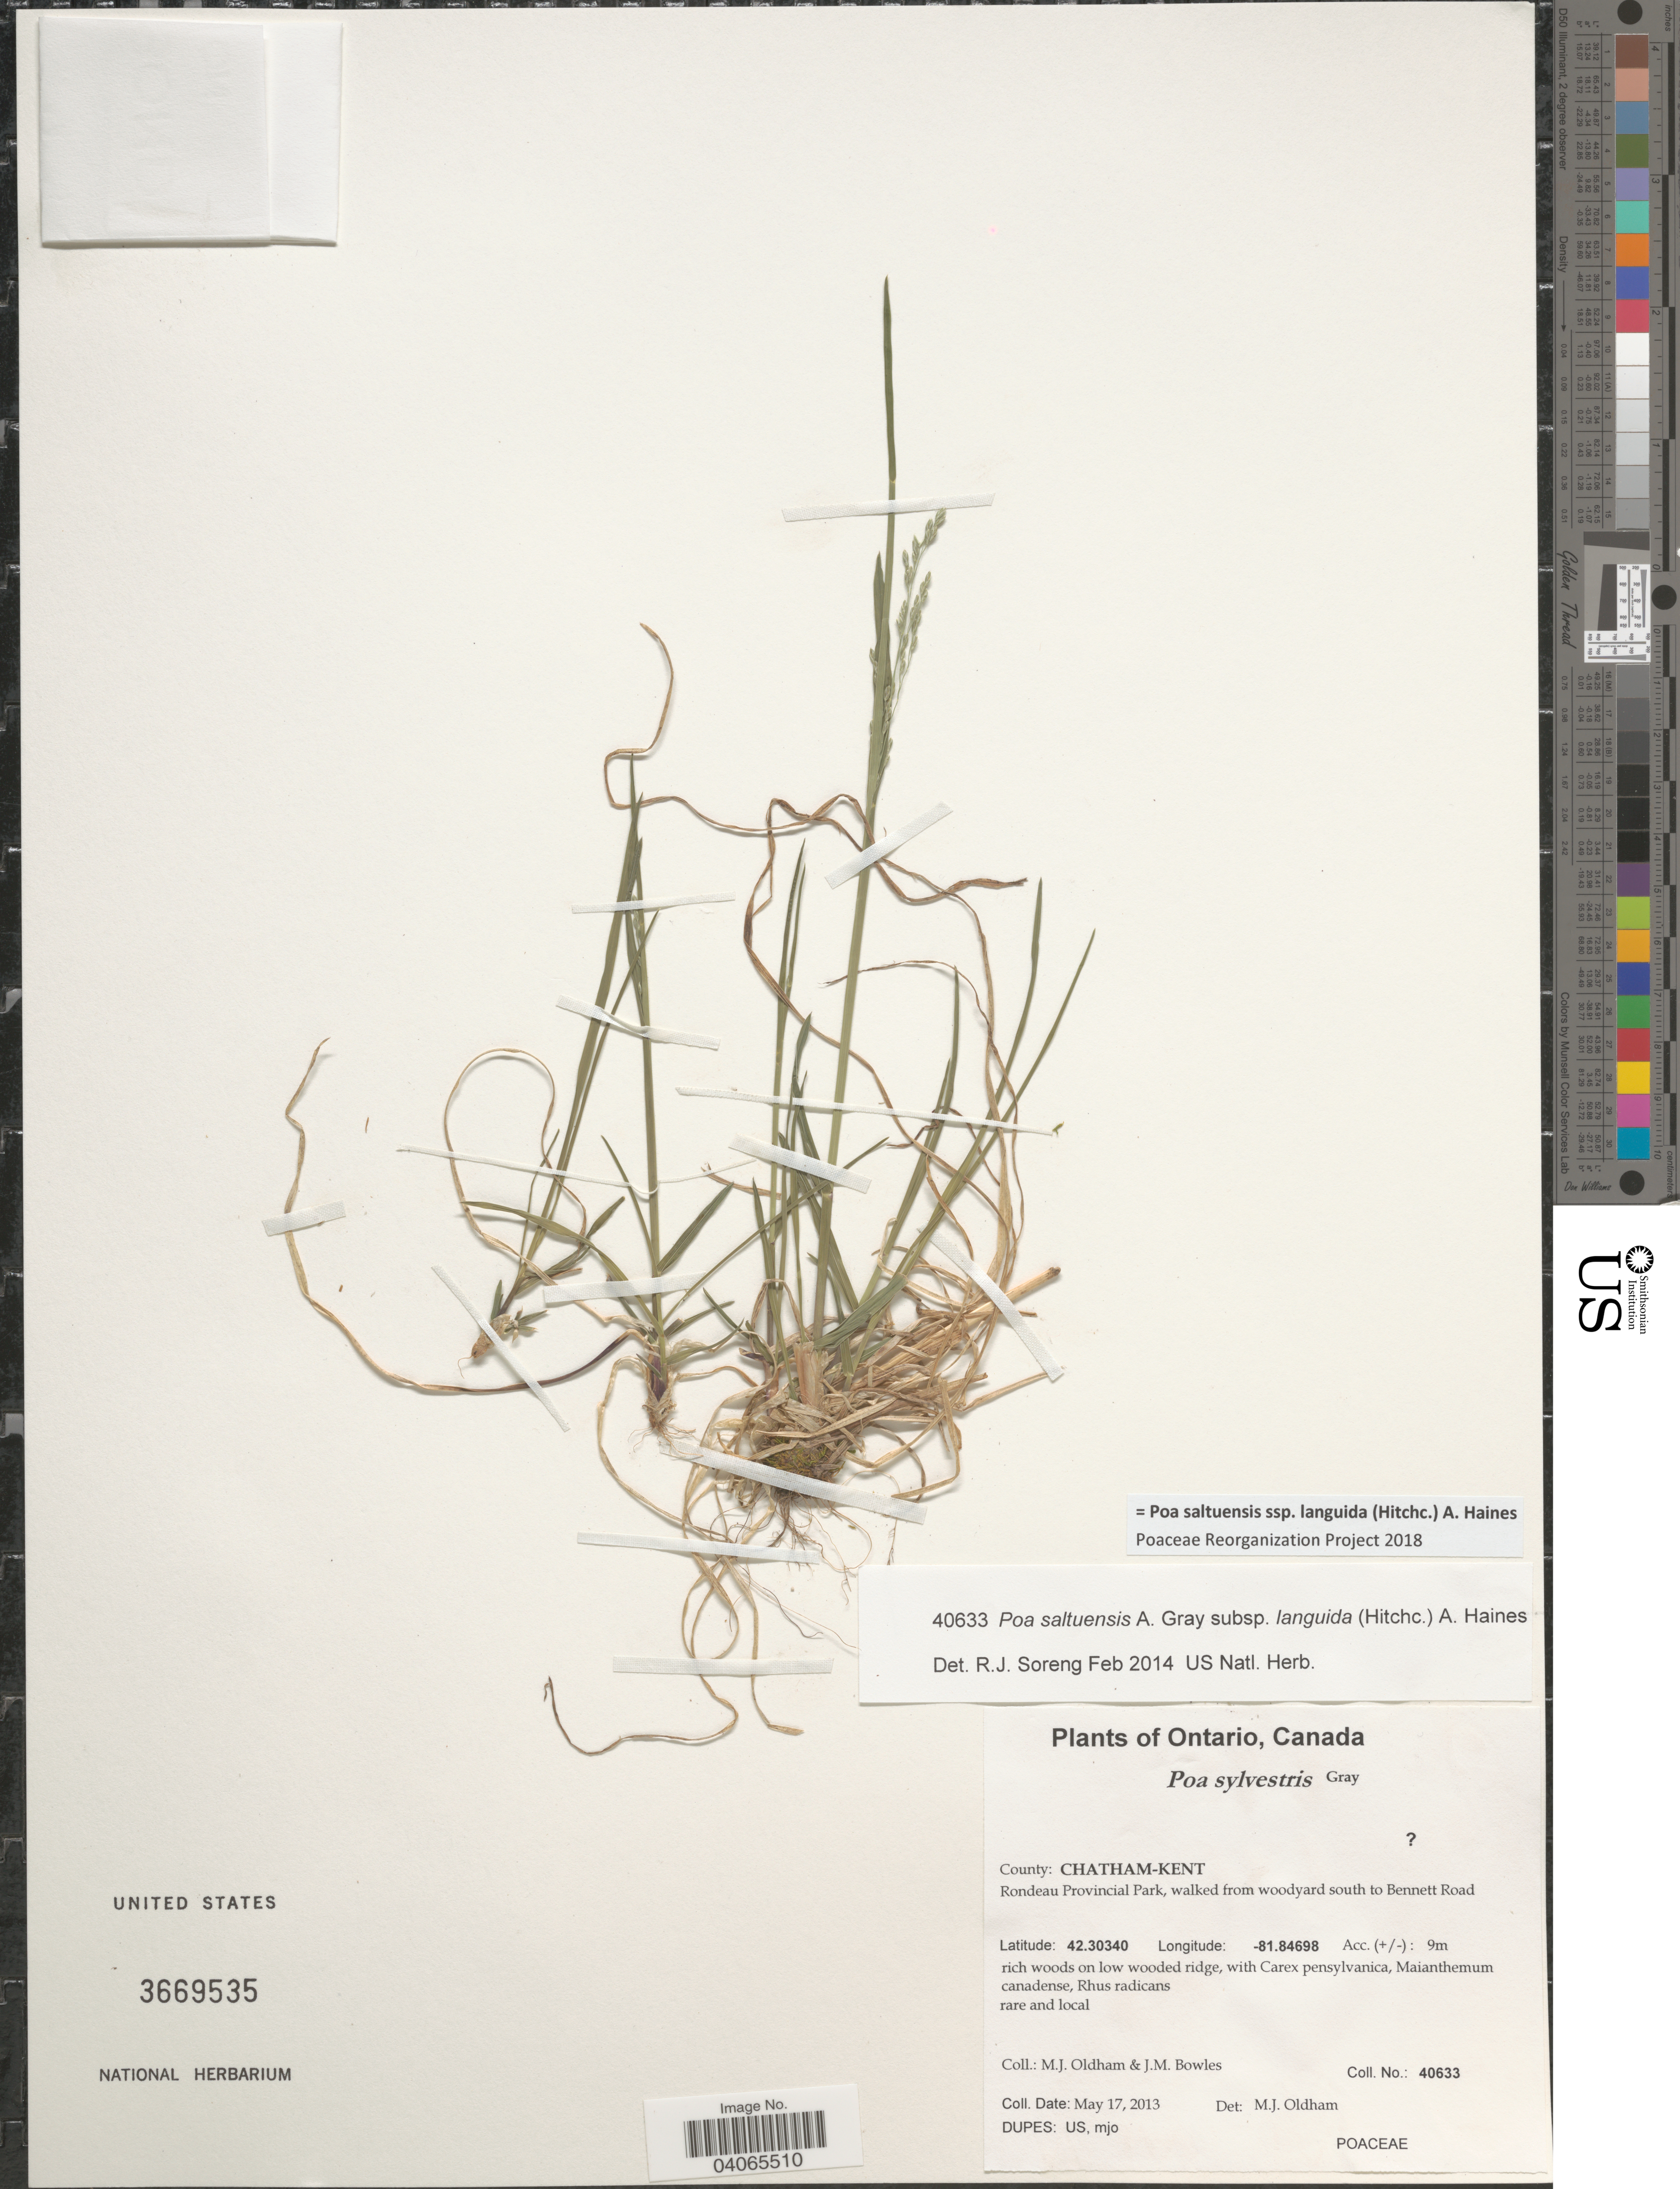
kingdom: Plantae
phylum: Tracheophyta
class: Liliopsida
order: Poales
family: Poaceae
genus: Poa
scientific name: Poa saltuensis subsp. languida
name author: (Hitchc.) A. Haines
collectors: M. Oldham & J. Bowles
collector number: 40633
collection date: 2013-05-17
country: Canada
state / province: Ontario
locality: County: Chatham-Kent. Rondeau Provincial Park, walked from woodyard south to Bennett Road.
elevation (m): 9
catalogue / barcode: US 3669535